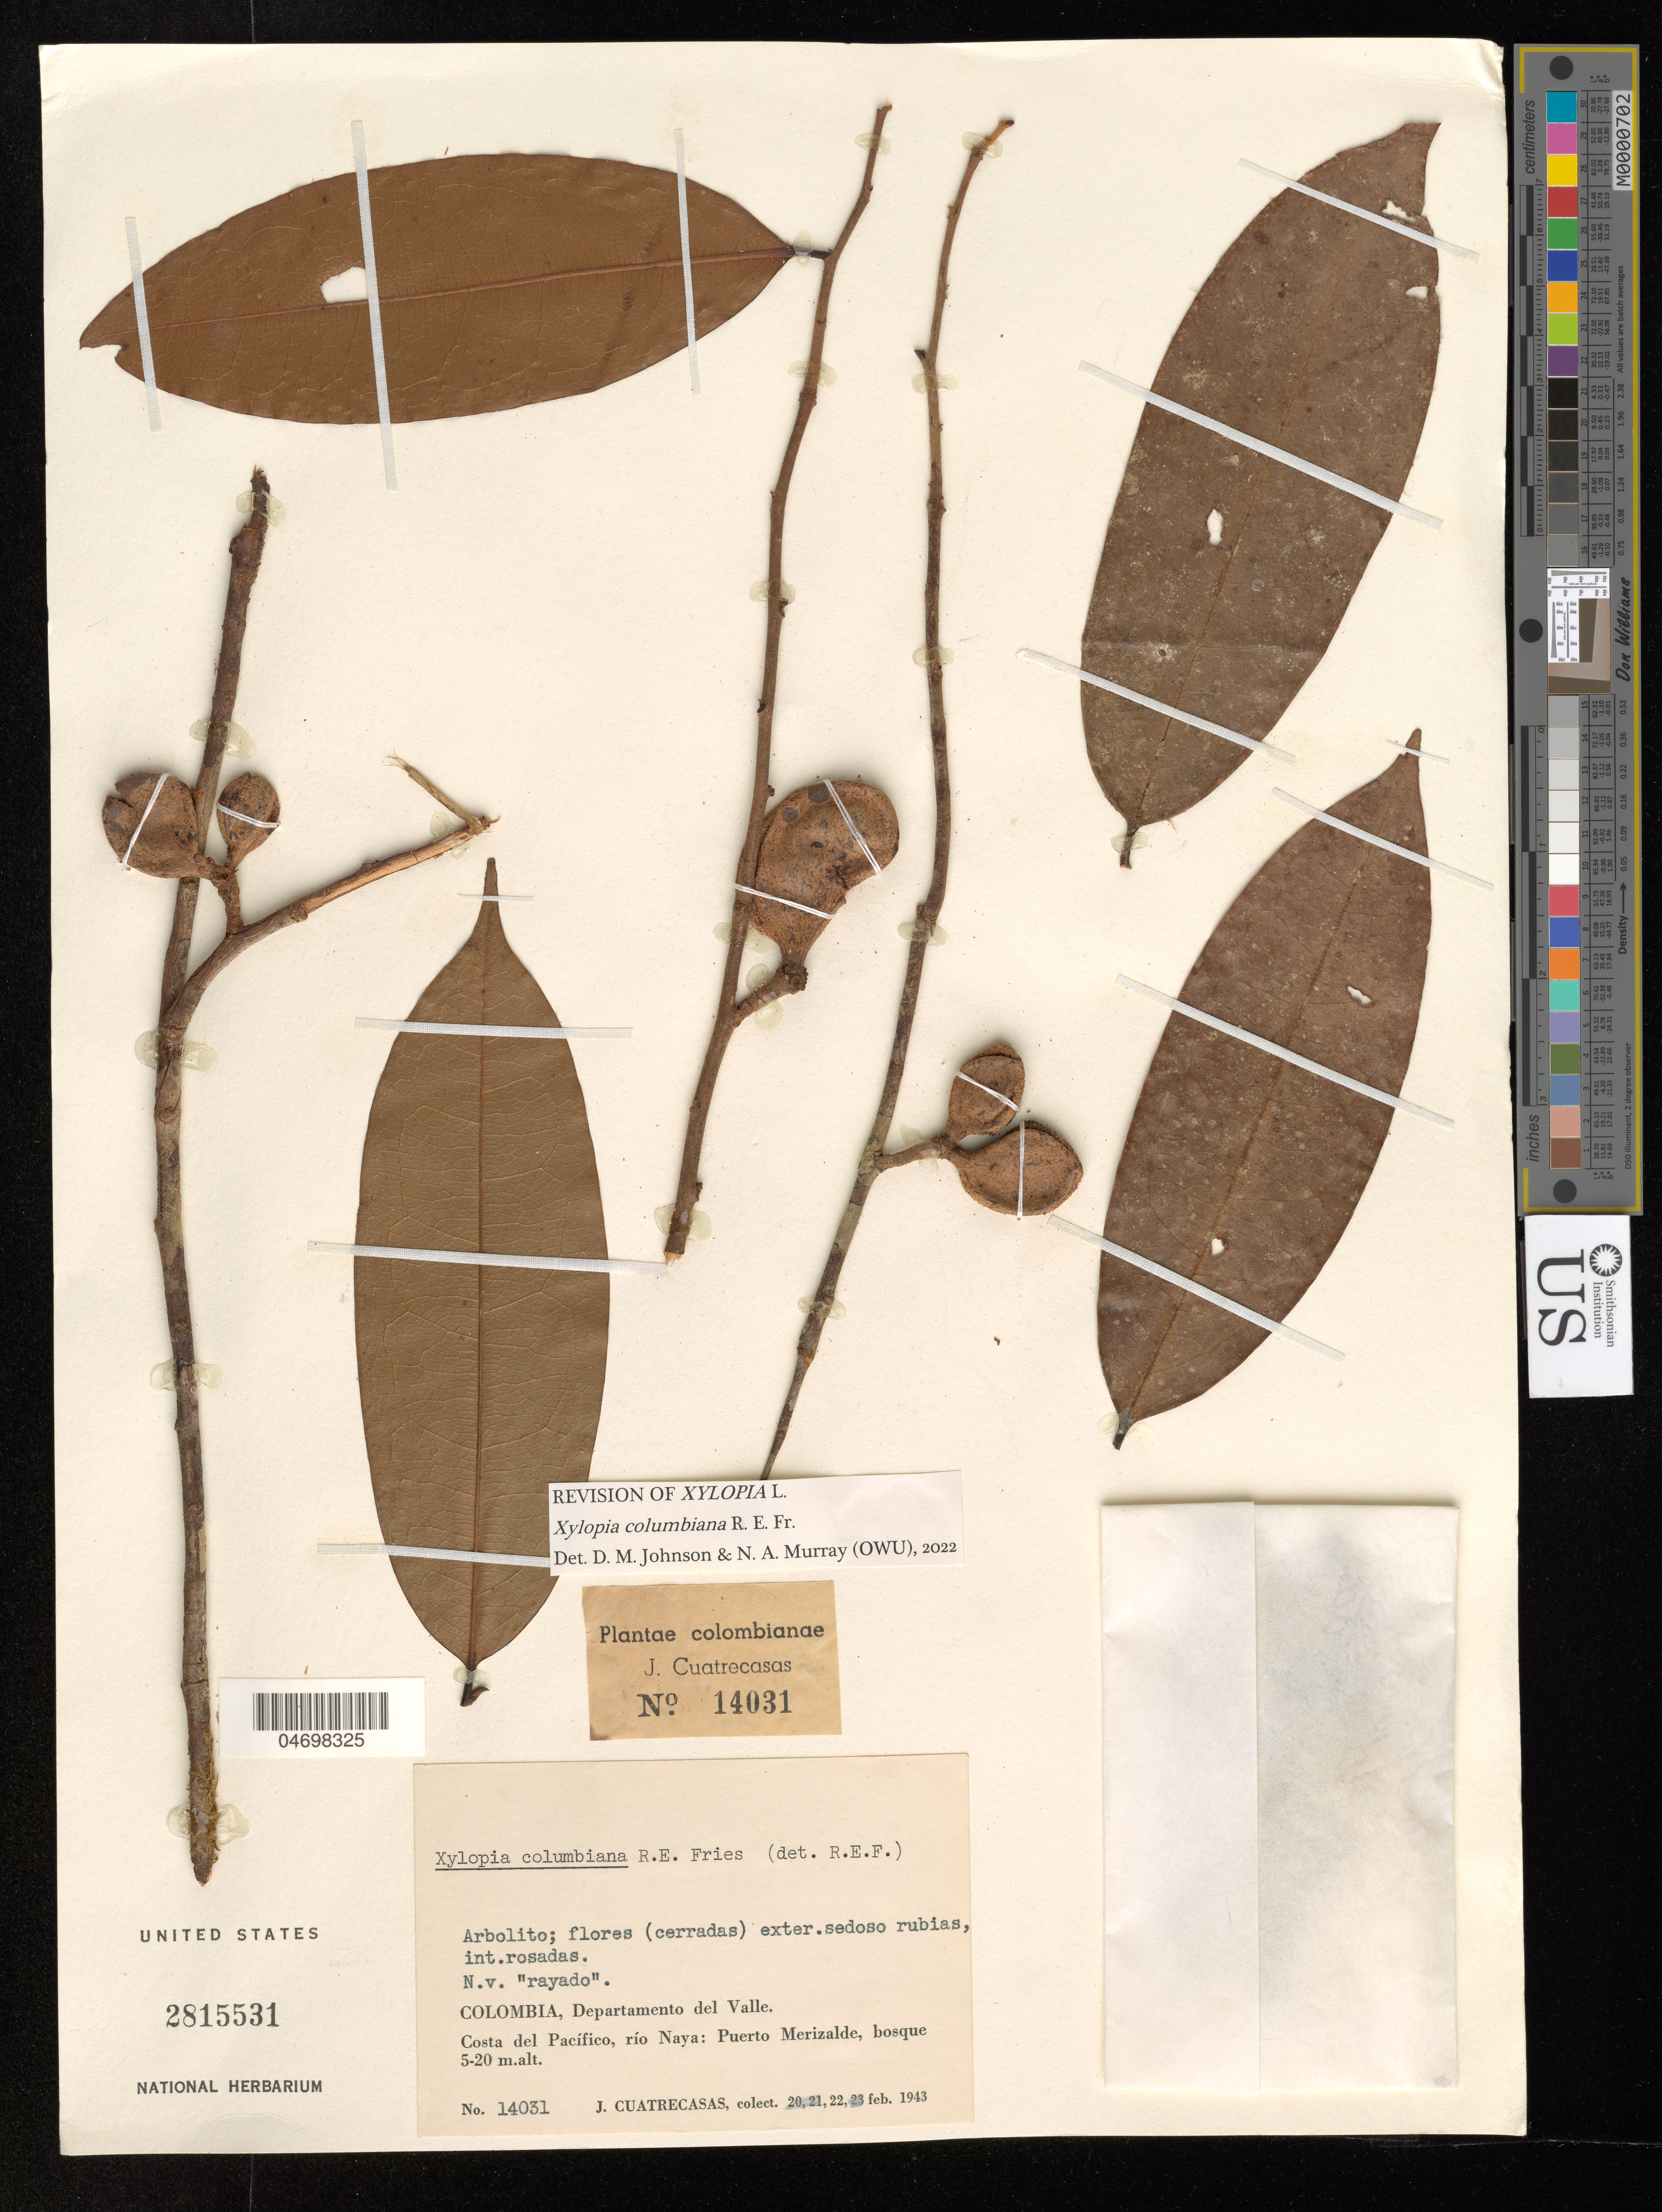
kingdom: Plantae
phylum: Tracheophyta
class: Magnoliopsida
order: Magnoliales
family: Annonaceae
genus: Xylopia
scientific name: Xylopia columbiana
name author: R.E. Fr.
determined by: Johnson, D. M.; Murray, N. A.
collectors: J. Cuatrecasas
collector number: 14031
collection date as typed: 20 Feb 1943 to 23 Feb 1943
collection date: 1943-02-20/1943-02-23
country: Colombia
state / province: Valle del Cauca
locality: Rio Naya, Puerto Merizalde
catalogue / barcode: US 2815531